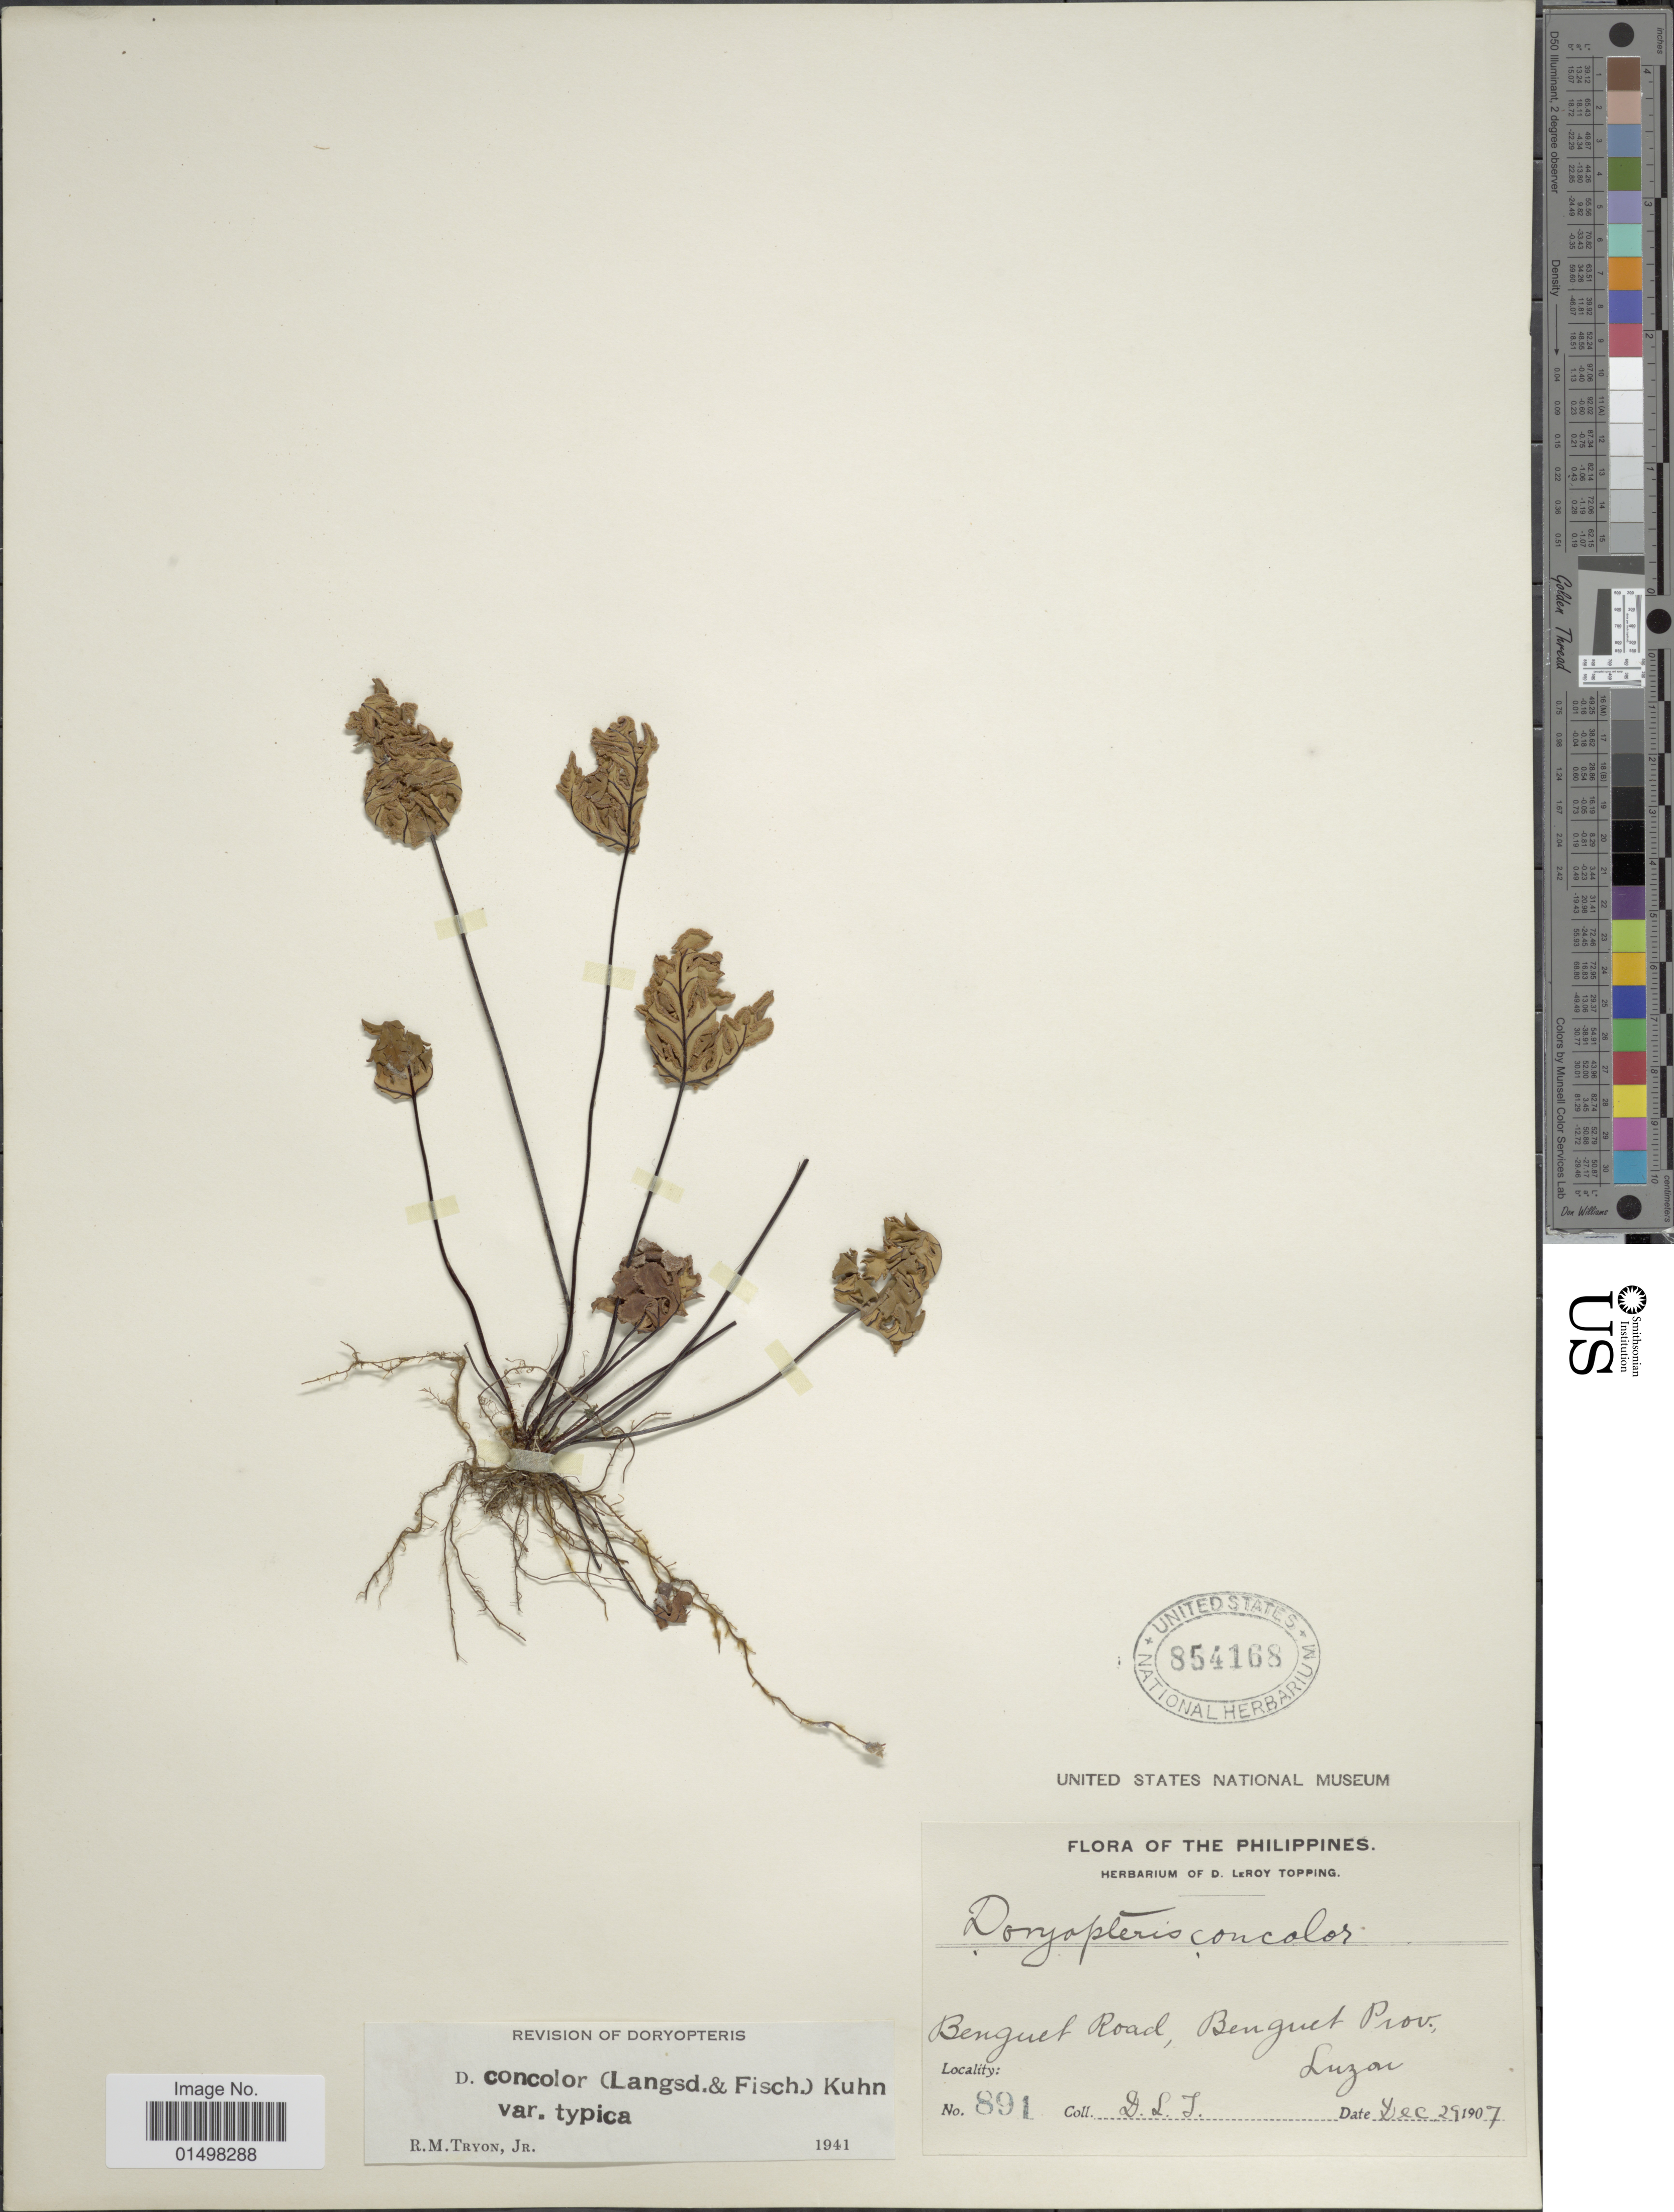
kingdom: Plantae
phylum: Tracheophyta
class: Polypodiopsida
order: Polypodiales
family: Pteridaceae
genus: Doryopteris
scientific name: Doryopteris concolor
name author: (Langsd. & Fisch.) Kuhn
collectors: D. L. Topping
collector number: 891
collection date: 1907-12-29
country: Philippines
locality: Benguet Road, Benguet Prov., Luzon.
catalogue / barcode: US 854168